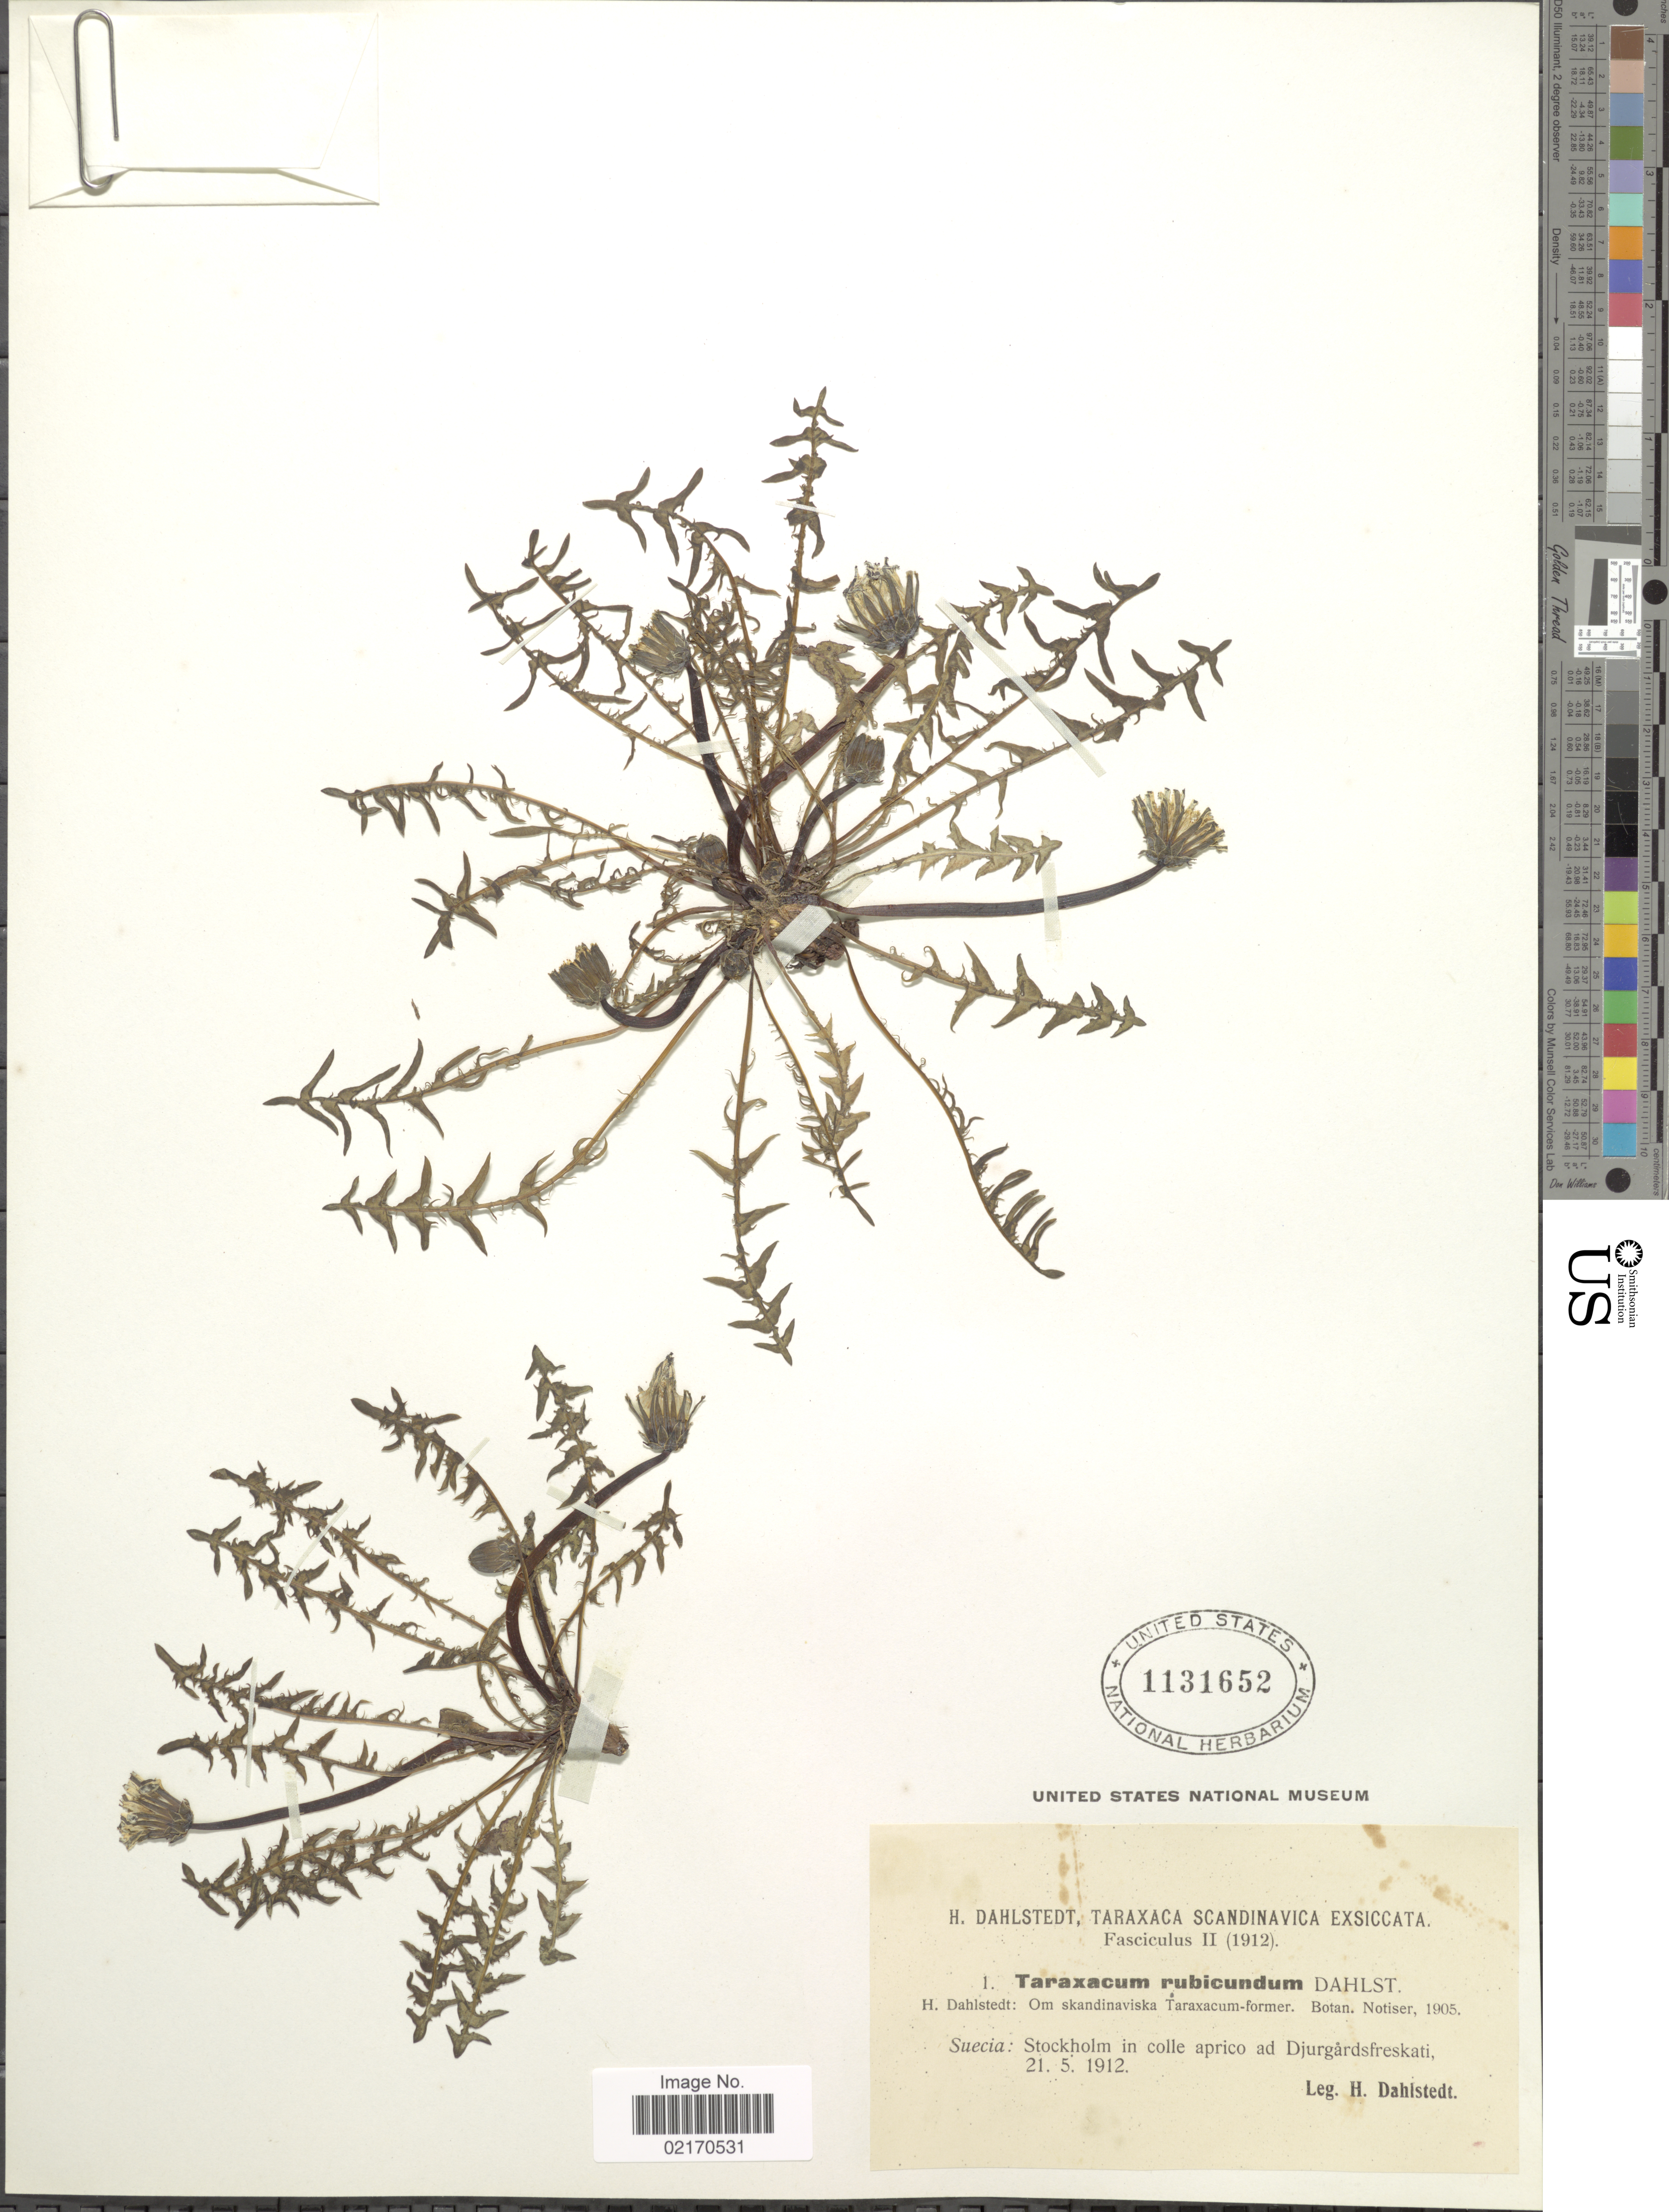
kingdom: Plantae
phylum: Tracheophyta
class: Magnoliopsida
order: Asterales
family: Asteraceae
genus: Taraxacum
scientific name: Taraxacum rubicundum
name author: (Dahlst.) Dahlst.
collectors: H. G. Dahlstedt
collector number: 1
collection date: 1912-05-21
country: Sweden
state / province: Stockholm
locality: Taraxaca Scandinavica, Stockholm in colle aprico ad Djurgardsfreskati.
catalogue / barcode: US 1131652